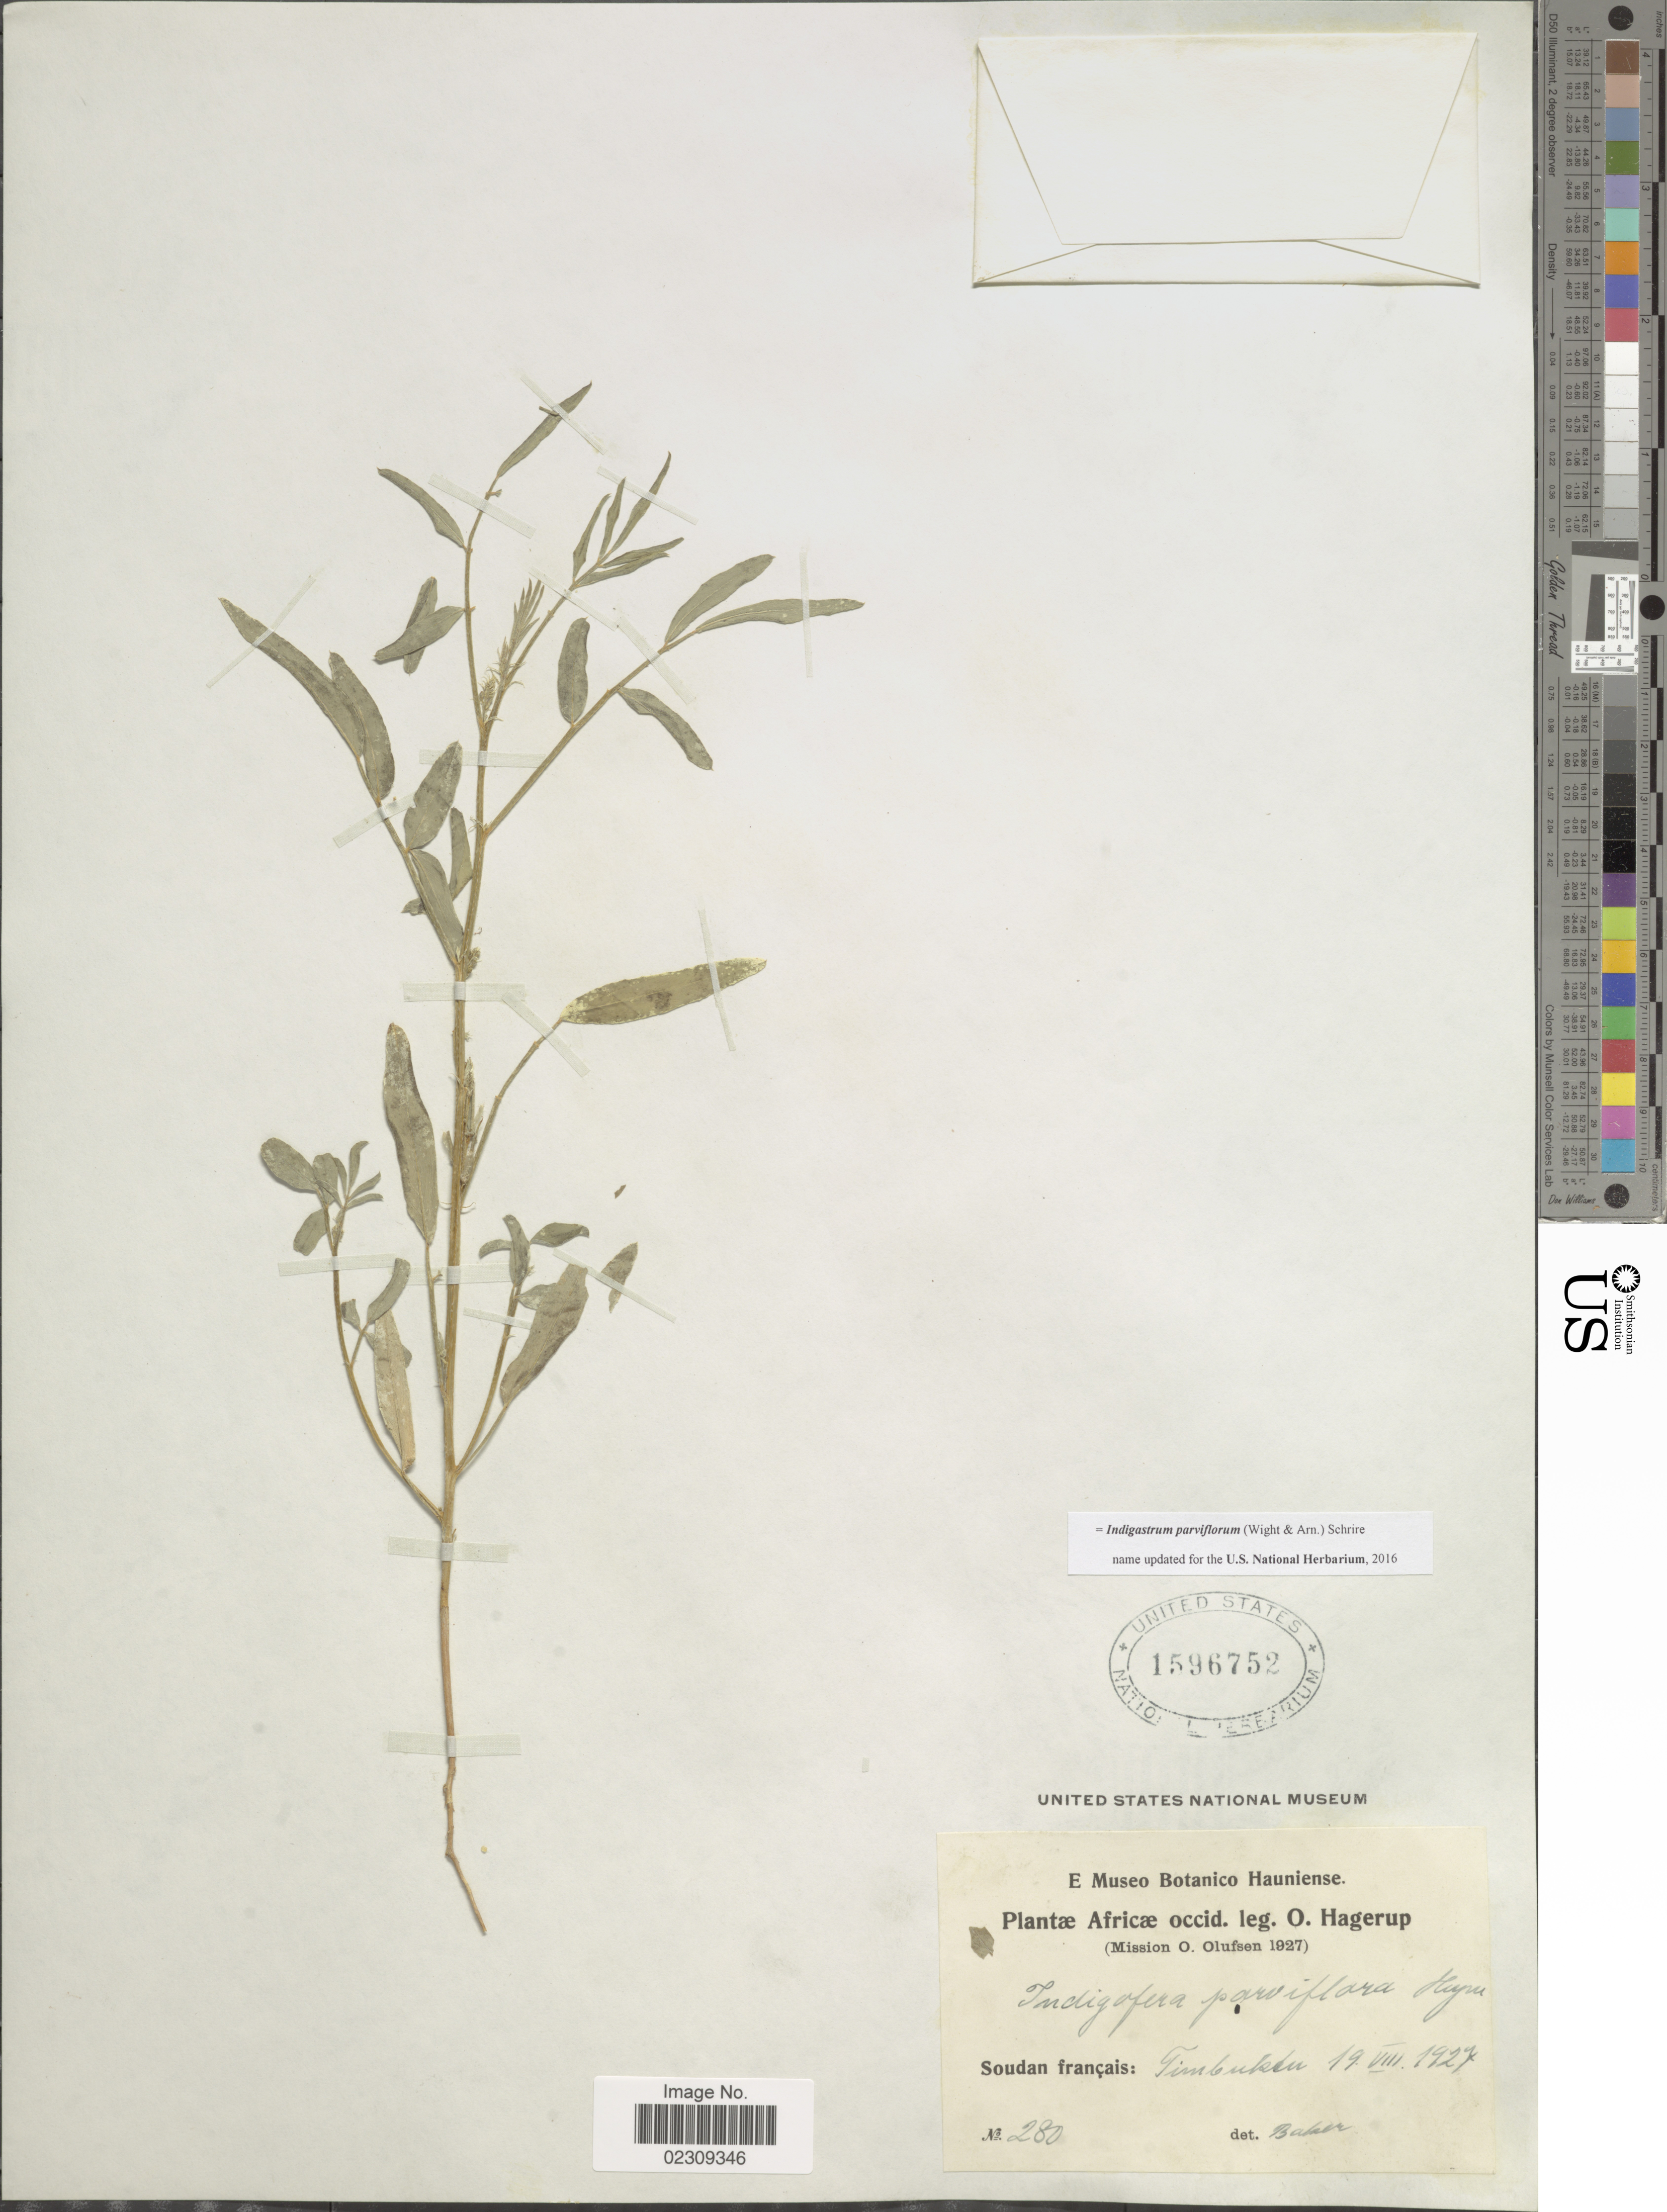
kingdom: Plantae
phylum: Tracheophyta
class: Magnoliopsida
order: Fabales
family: Fabaceae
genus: Indigastrum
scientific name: Indigastrum parviflorum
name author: (F. Heyne ex Hook. & Arn.) Schrire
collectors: O. Hagerup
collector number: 280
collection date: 1927-08-19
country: Mali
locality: Africae occid., Soudan francais, Timbuktu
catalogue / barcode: US 1596752